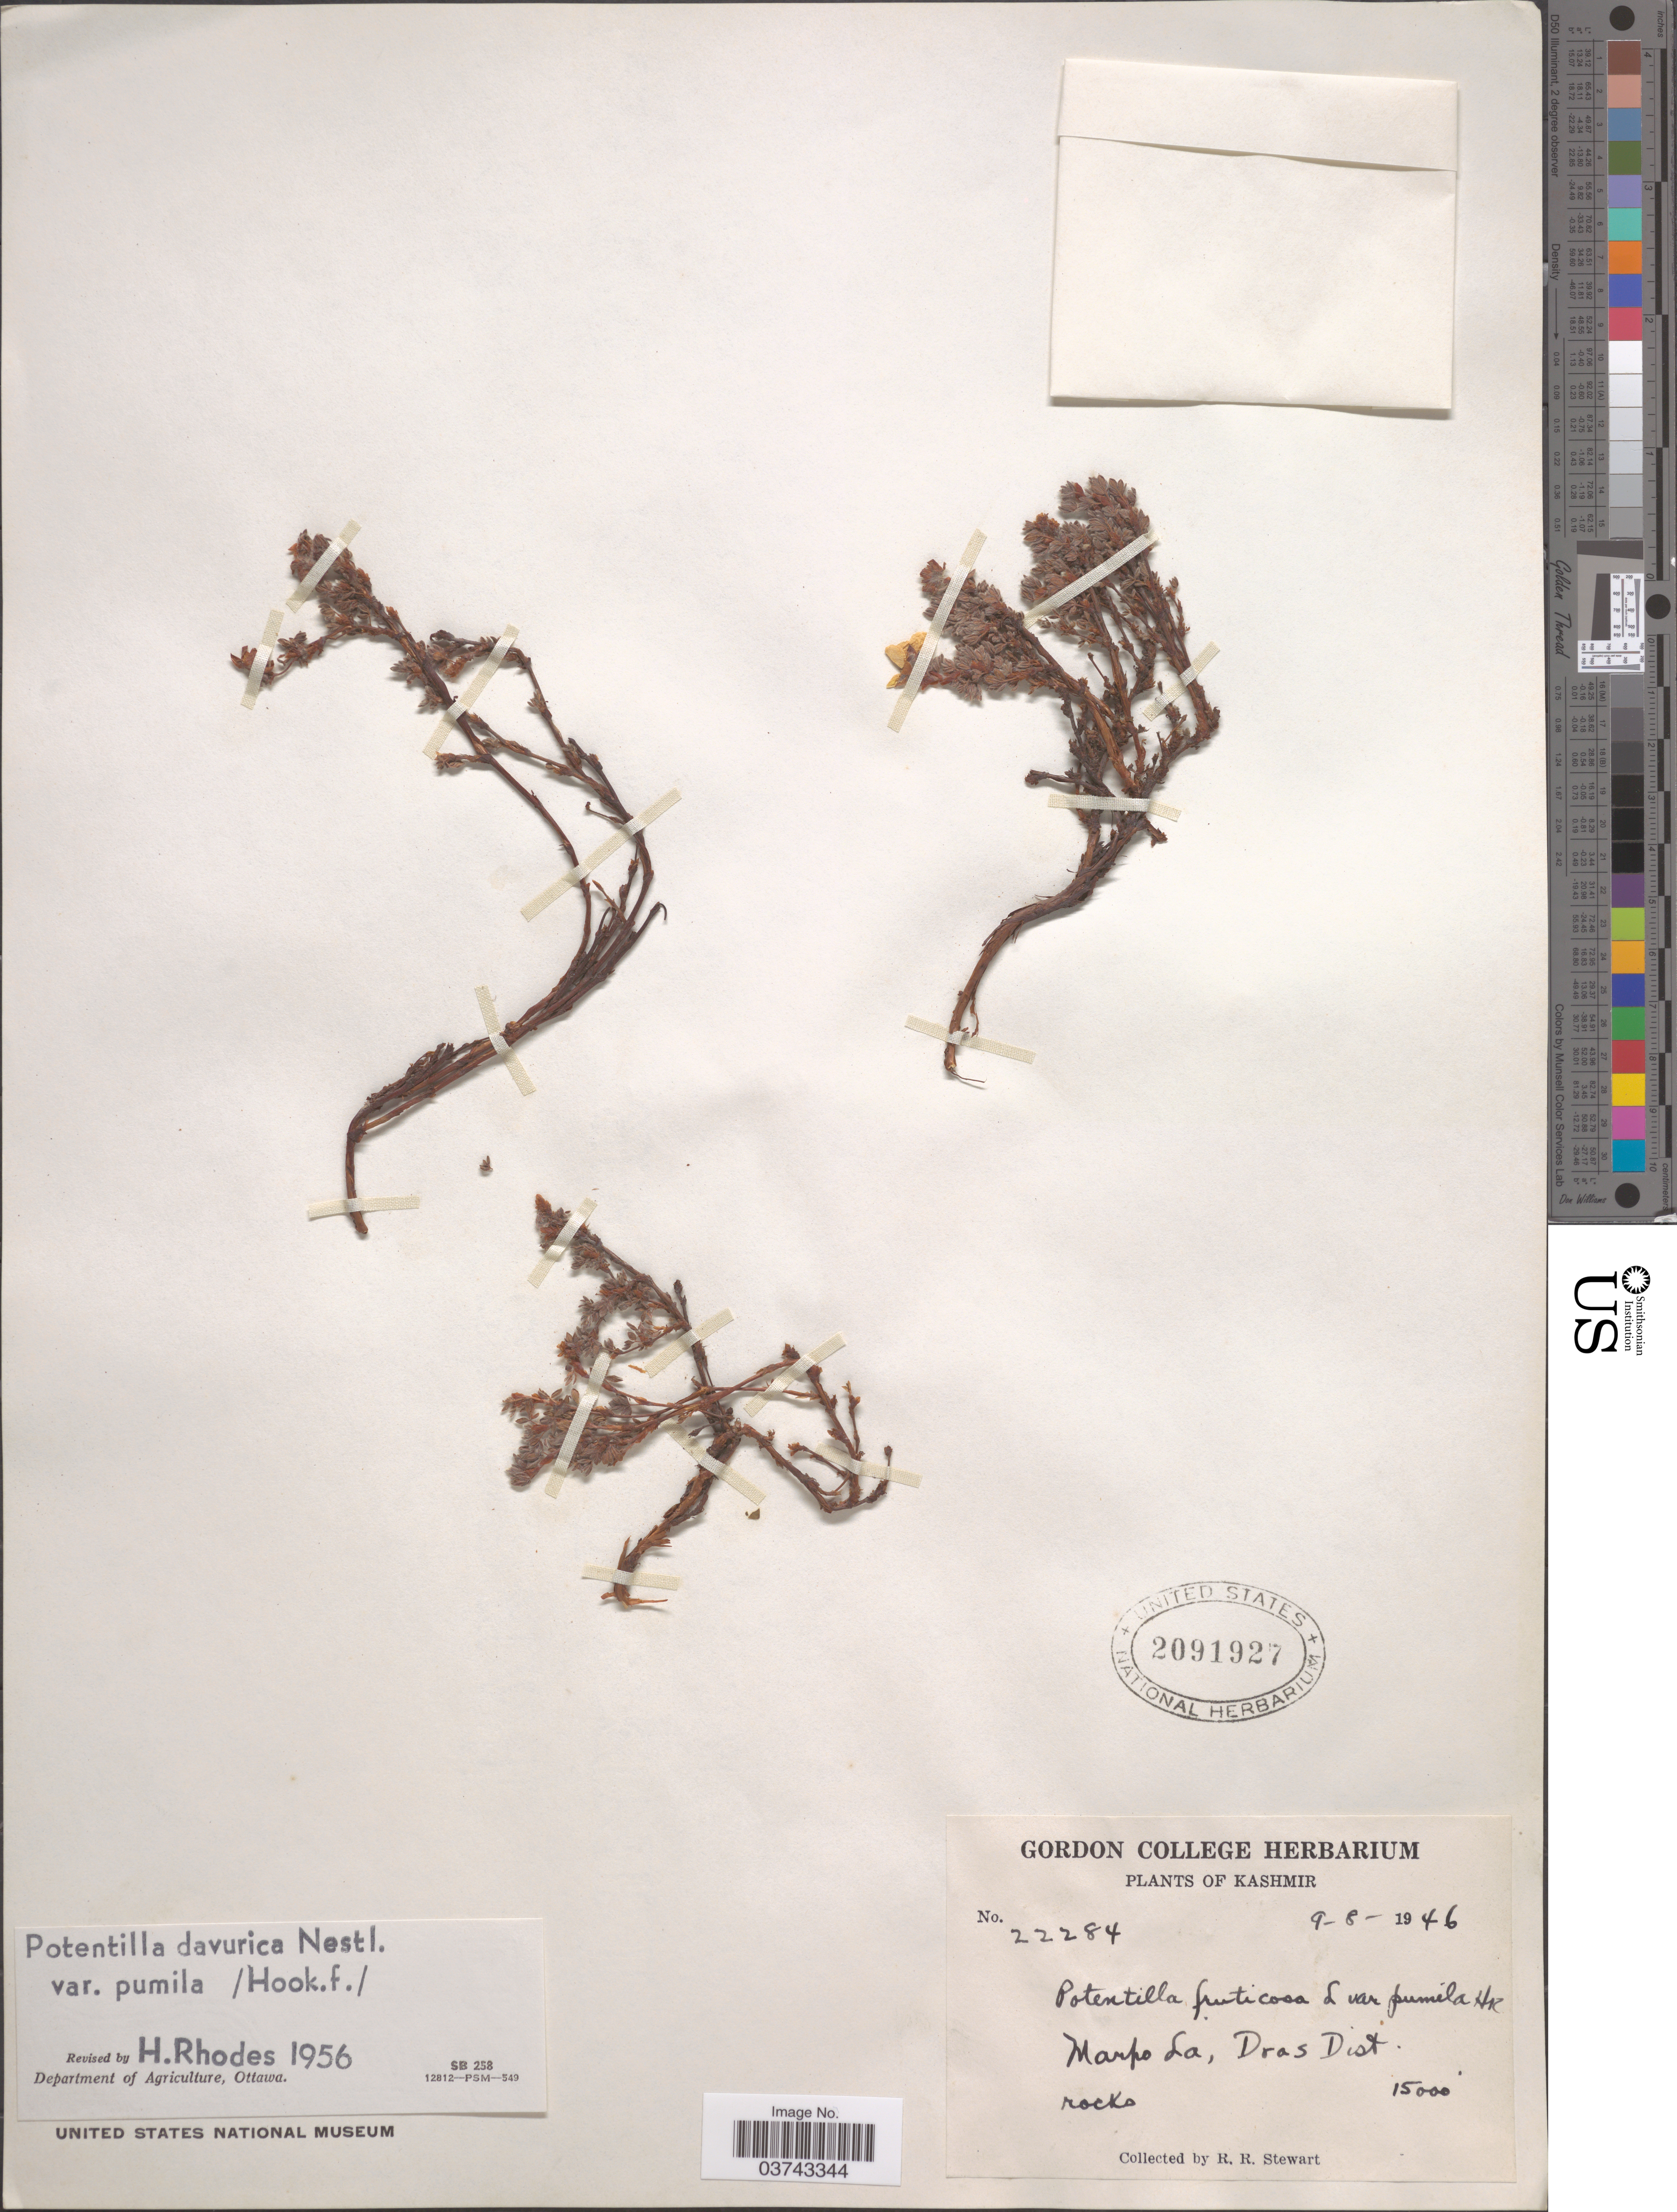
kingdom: Plantae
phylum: Tracheophyta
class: Magnoliopsida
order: Rosales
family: Rosaceae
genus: Dasiphora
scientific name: Dasiphora dryadanthoides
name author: Juz.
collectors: R. Stewart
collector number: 22284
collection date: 1946-08-09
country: India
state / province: Jammu and Kashmir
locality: Kashmir. Marpo La, Dras Dist.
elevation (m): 4572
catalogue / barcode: US 2091927